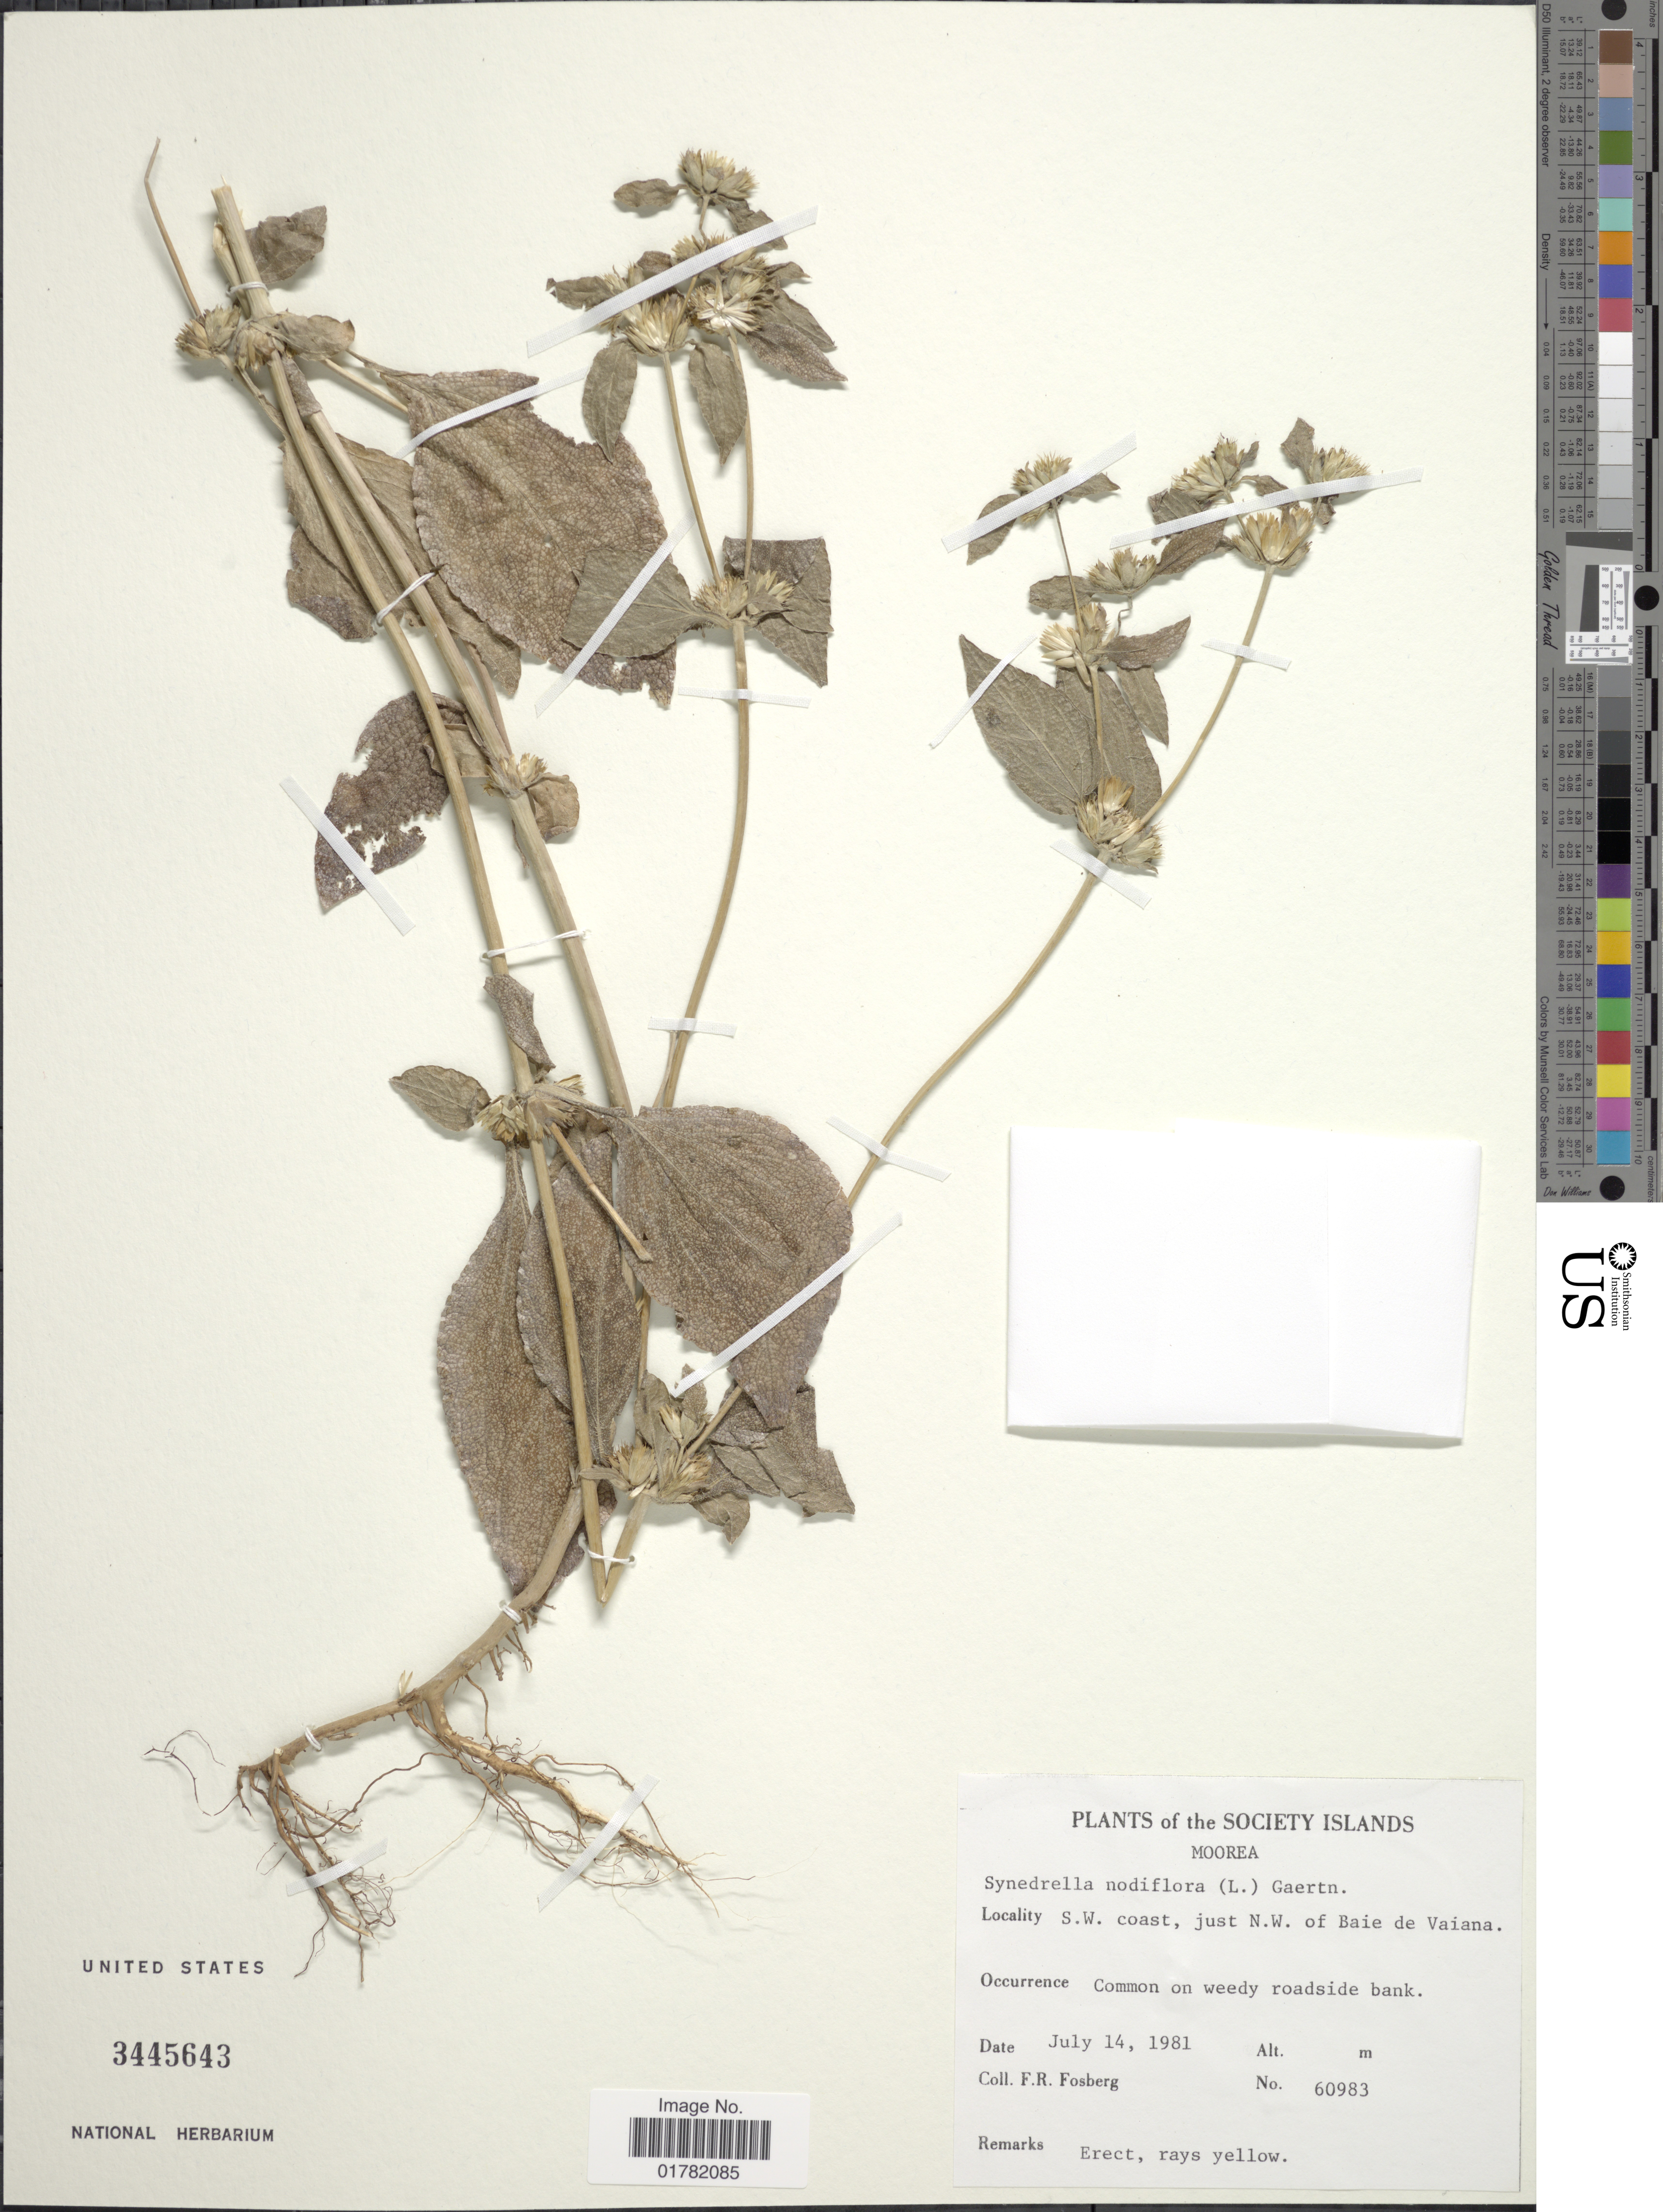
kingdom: Plantae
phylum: Tracheophyta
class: Magnoliopsida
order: Asterales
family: Asteraceae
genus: Synedrella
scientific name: Synedrella nodiflora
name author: (L.) Gaertn.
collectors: F. R. Fosberg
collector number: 60983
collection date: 1981-07-14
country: French Polynesia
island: Moorea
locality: The Society Islands, Moorea, S.W. coast, just N.W. of Baie de Vaiana. Common on weedy roadside bank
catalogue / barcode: US 3445643